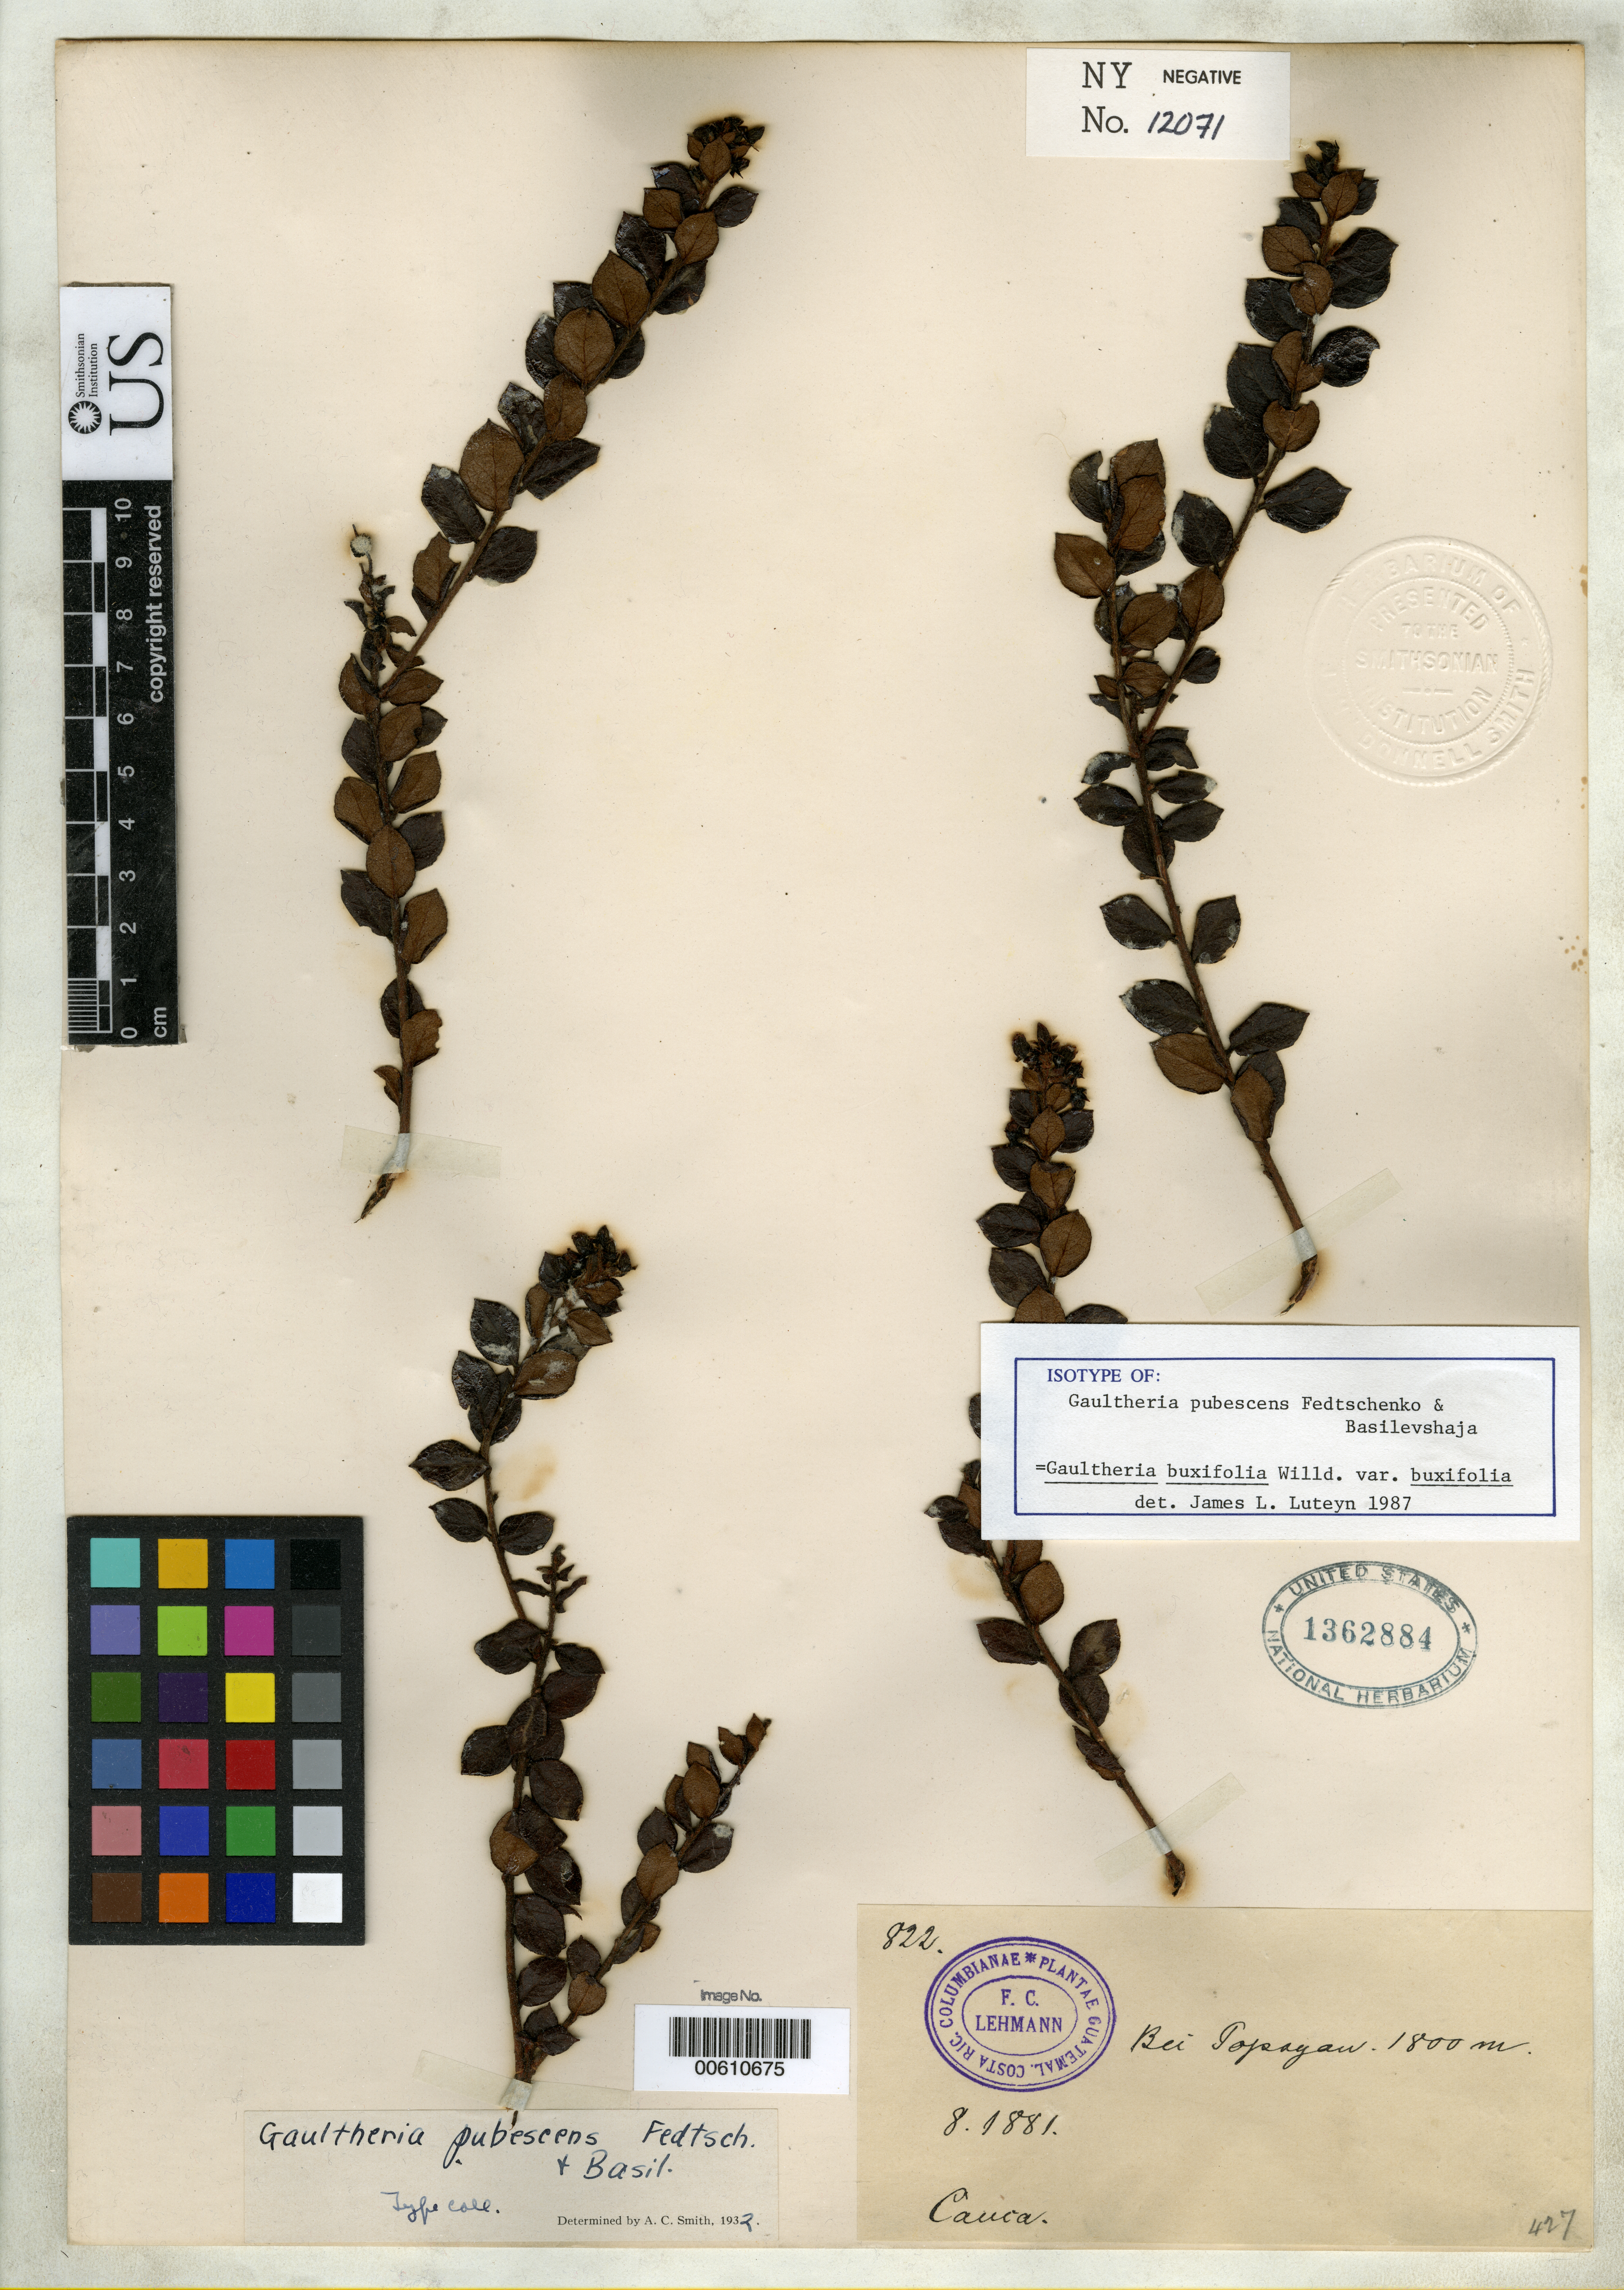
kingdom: Plantae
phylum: Tracheophyta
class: Magnoliopsida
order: Ericales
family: Ericaceae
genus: Gaultheria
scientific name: Gaultheria pubescens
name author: B. Fedtsch. & Basil.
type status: Type Collection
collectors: F. C. Lehmann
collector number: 822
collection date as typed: Aug 1881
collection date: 1881-08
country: Colombia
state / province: Cauca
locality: Bei Popayan.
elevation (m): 1800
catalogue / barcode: US 1362884